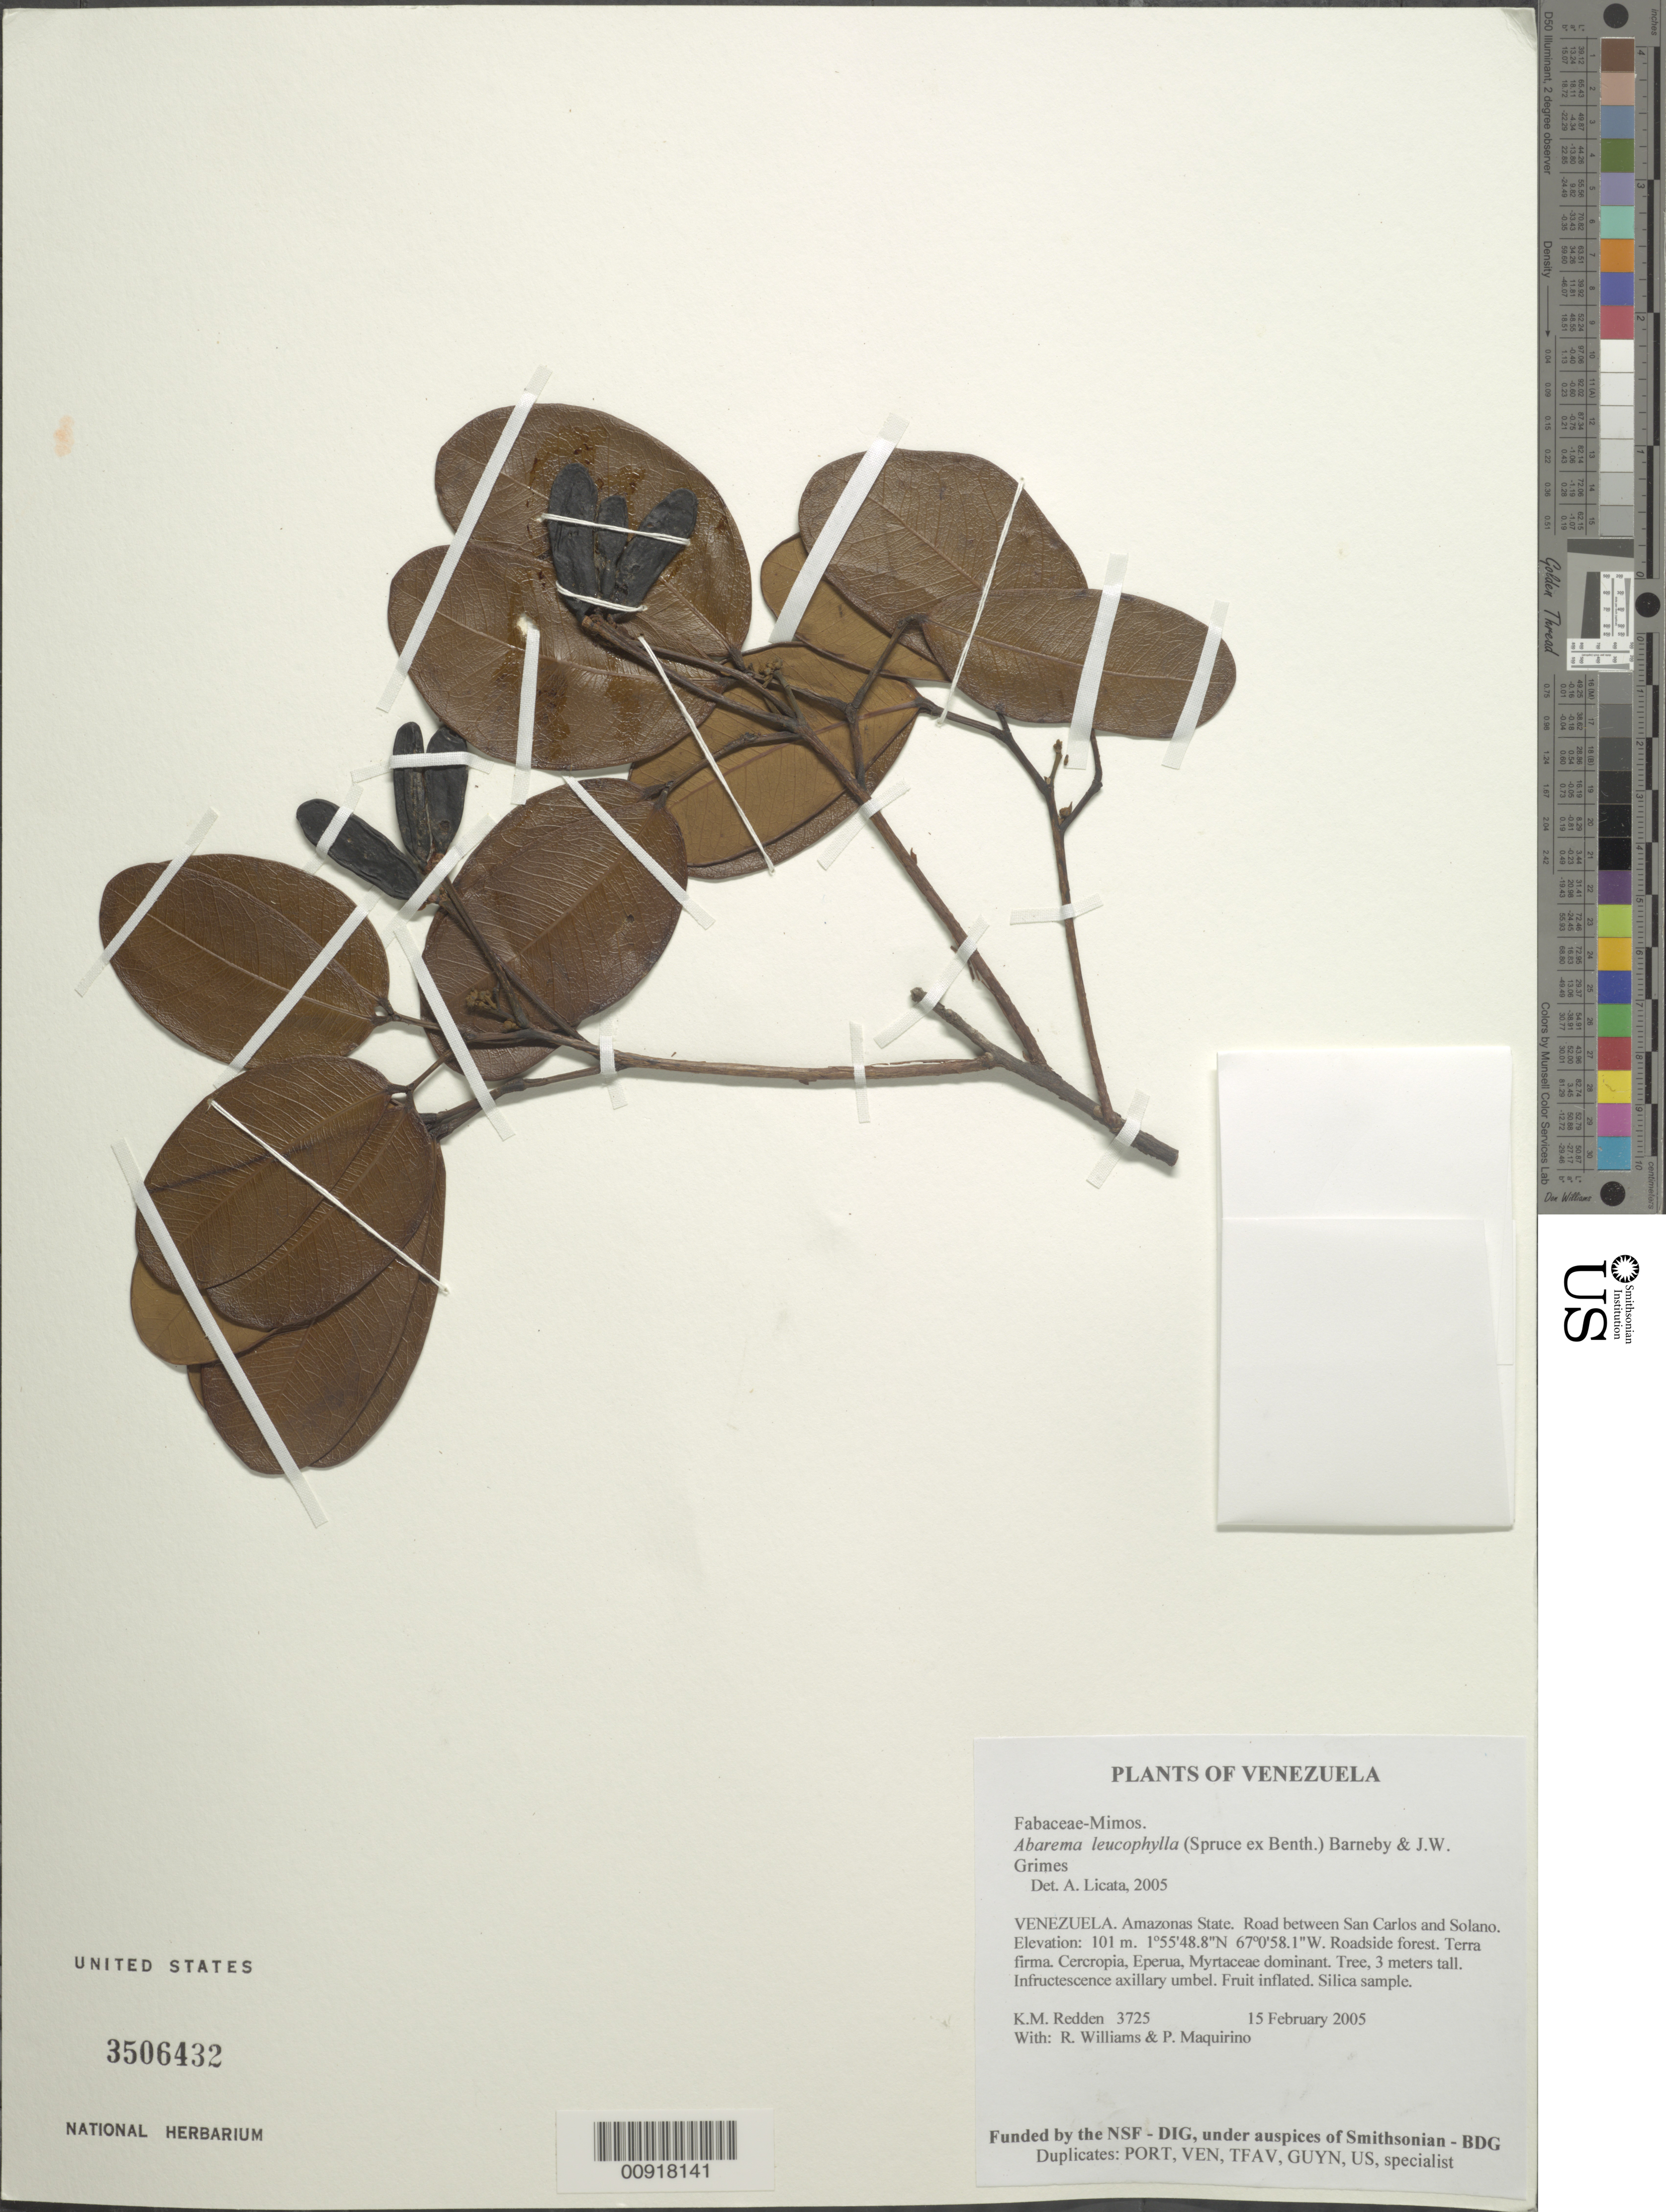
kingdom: Plantae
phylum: Tracheophyta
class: Magnoliopsida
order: Fabales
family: Fabaceae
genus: Abarema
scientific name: Abarema leucophylla var. leucophylla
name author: (Spruce ex Benth.) Barneby & J.W. Grimes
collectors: K. M. Redden, R. Williams & P. Maquirino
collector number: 3725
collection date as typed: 15 February 2005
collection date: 2005-02-15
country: Venezuela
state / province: Amazonas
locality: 29 - Road between San Carlos and Solano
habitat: Roadside forest. Terra firma. Cecropia, Eperua, Myrtaceae dominant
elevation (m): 101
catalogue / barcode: US 3506432